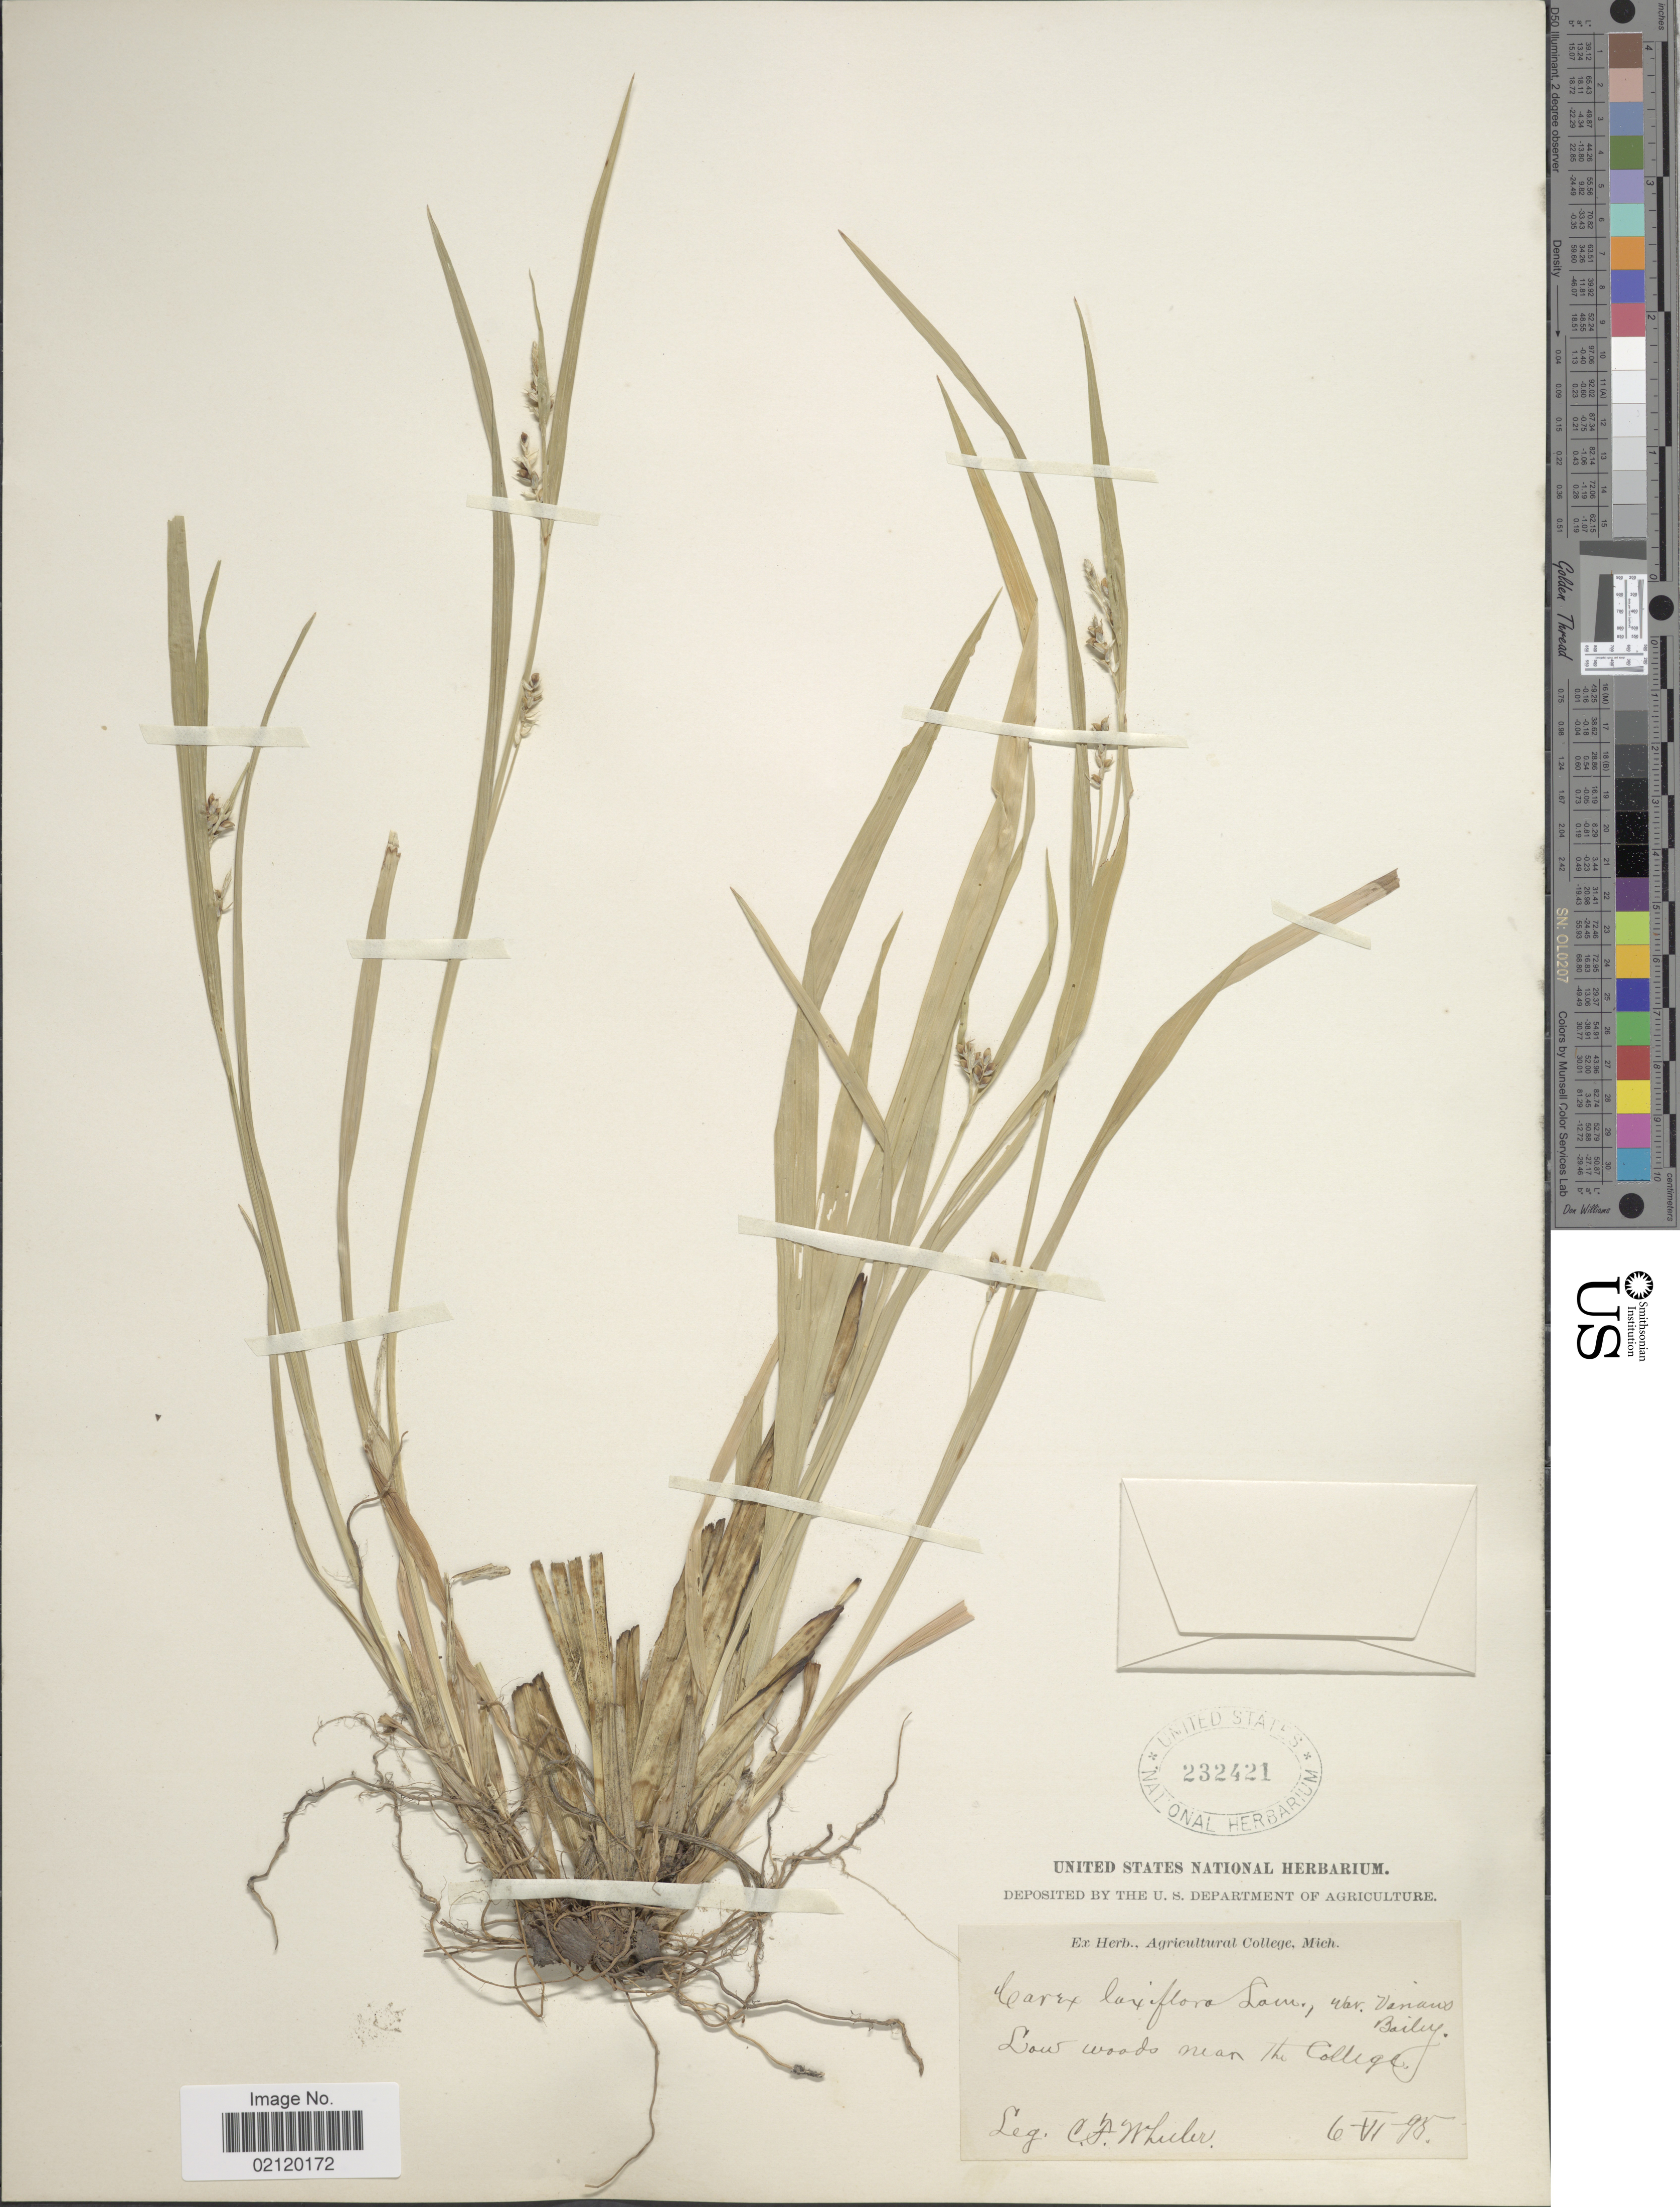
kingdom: Plantae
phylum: Tracheophyta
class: Liliopsida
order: Poales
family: Cyperaceae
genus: Carex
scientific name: Carex laxiflora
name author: Lam.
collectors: C. Wheeler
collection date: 1895-06-06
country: United States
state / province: Michigan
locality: Low woods near The College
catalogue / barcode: US 232421